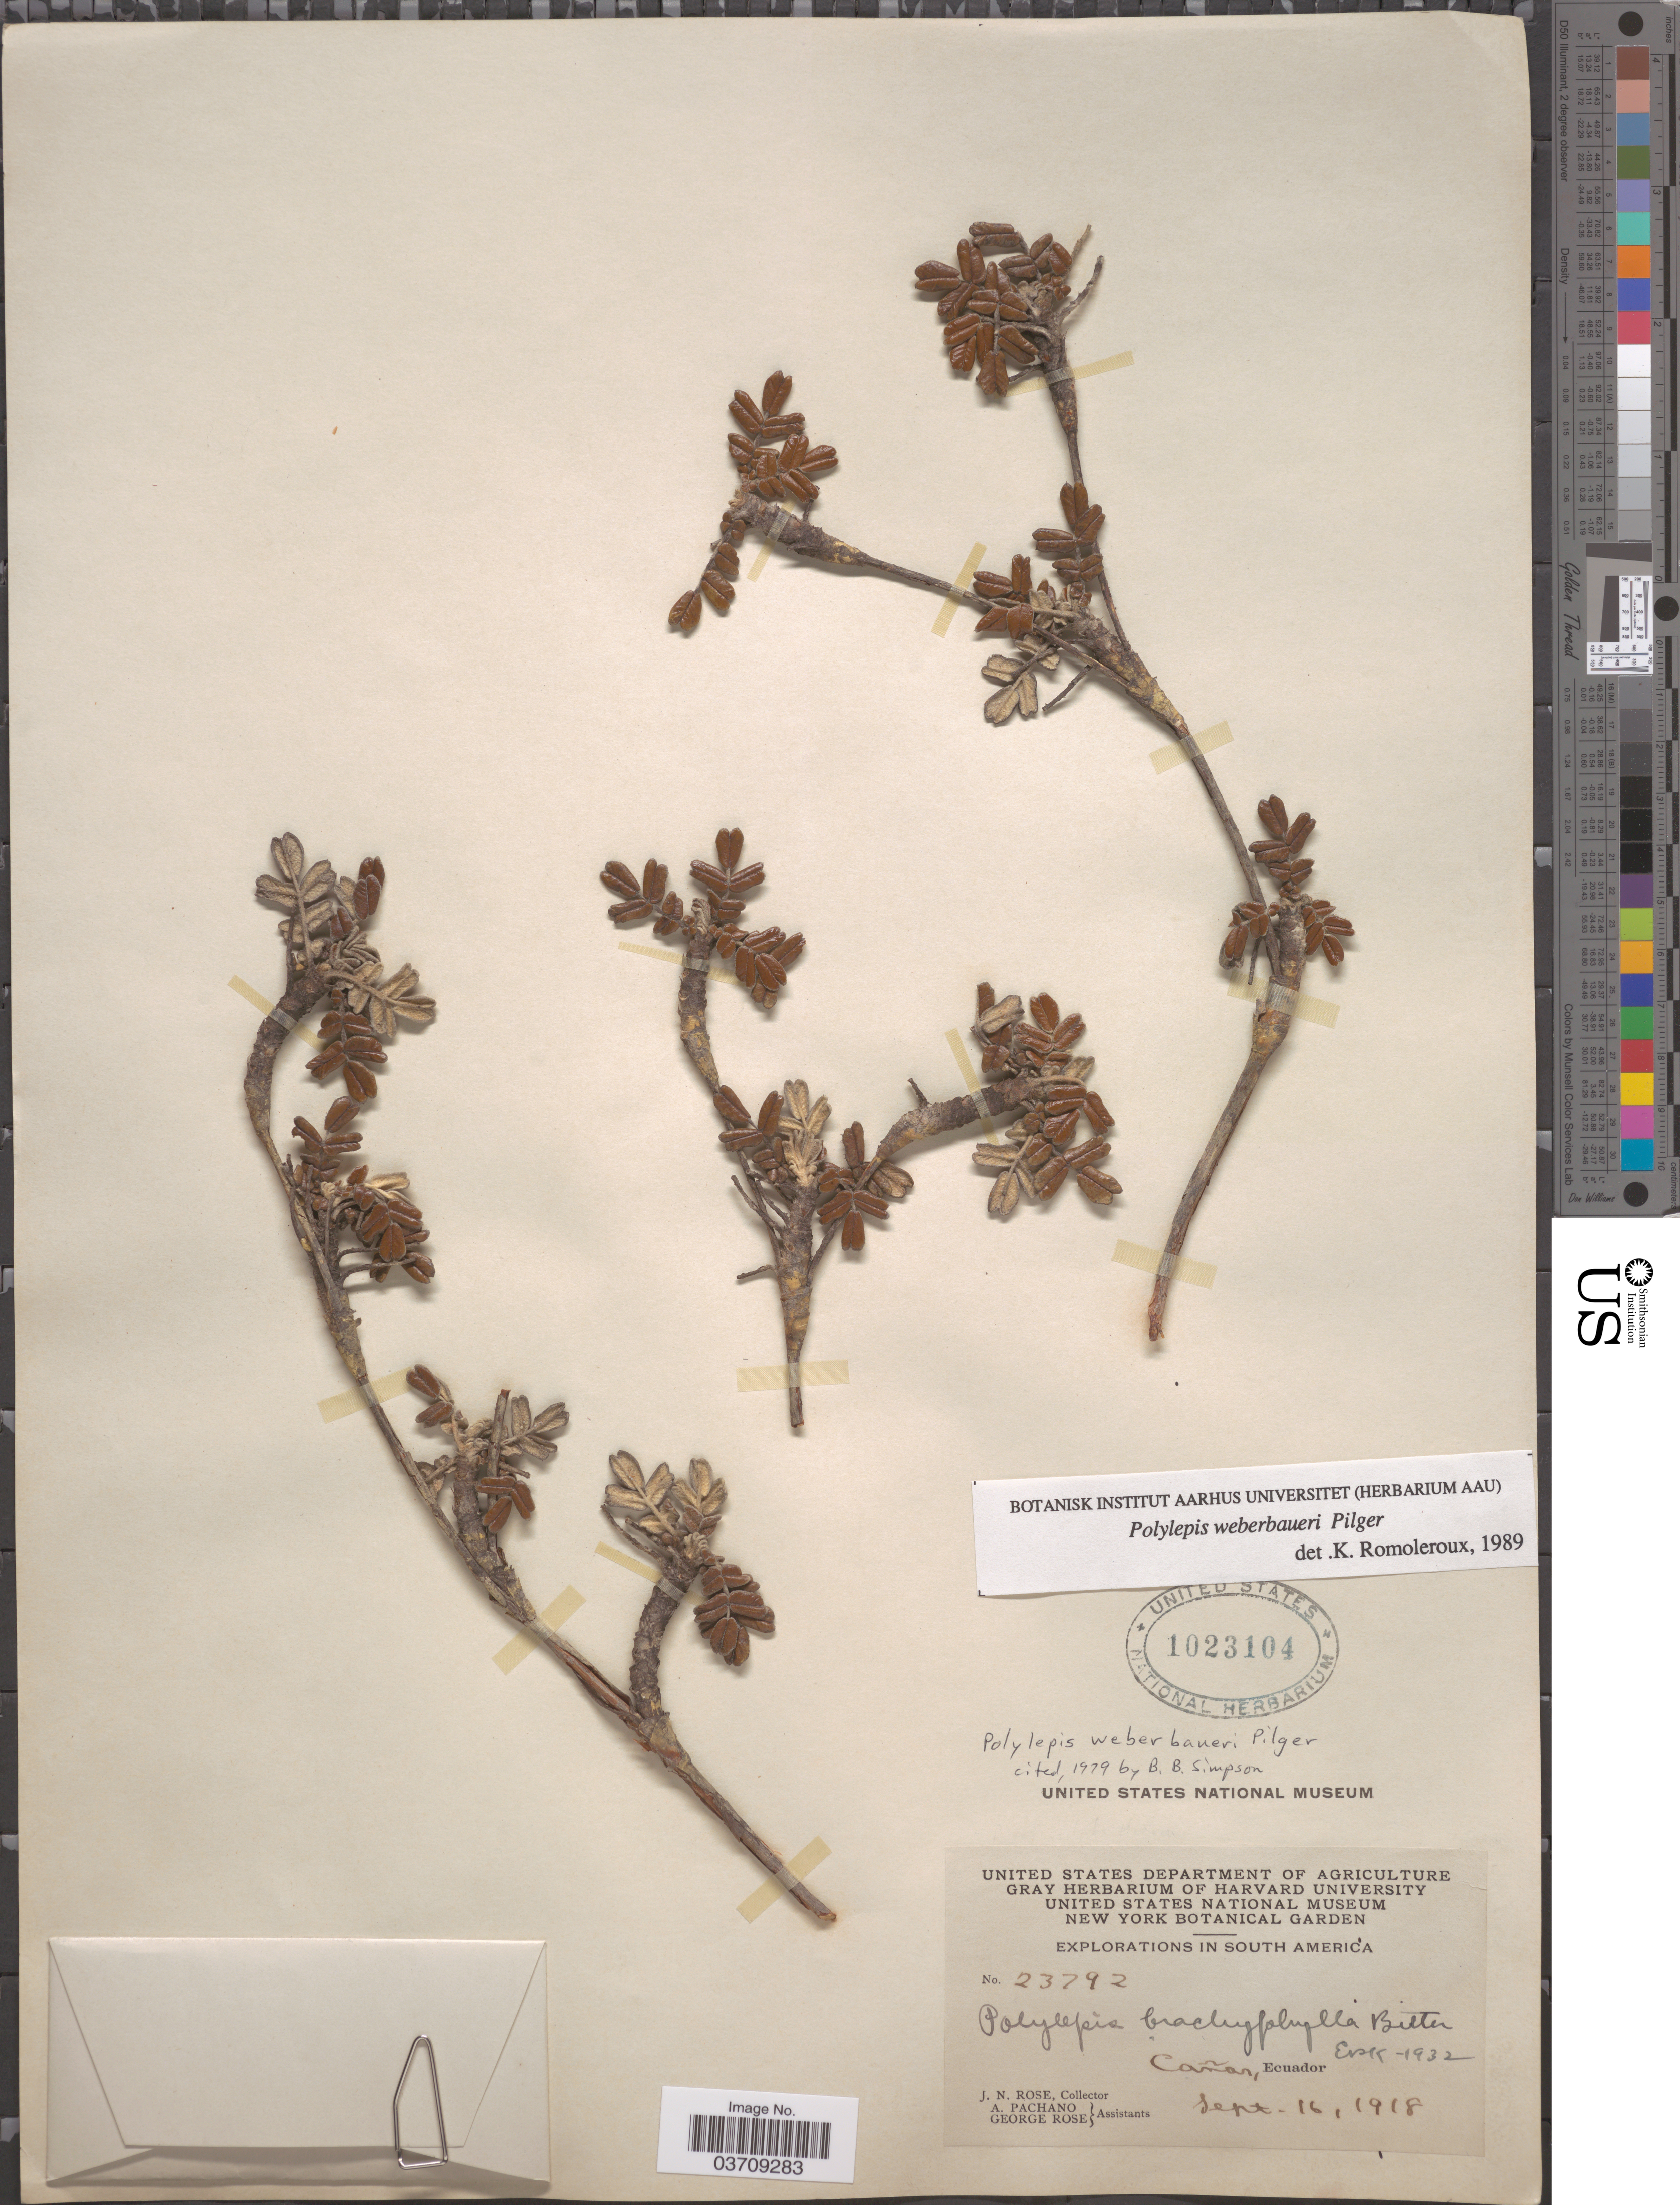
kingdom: Plantae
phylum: Tracheophyta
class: Magnoliopsida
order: Rosales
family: Rosaceae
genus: Polylepis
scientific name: Polylepis weberbaueri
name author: Pilg.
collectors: J. N. Rose, A. Pachano & G. Rose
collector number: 23792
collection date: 1918-09-16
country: Ecuador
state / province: Cañar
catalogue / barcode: US 1023104